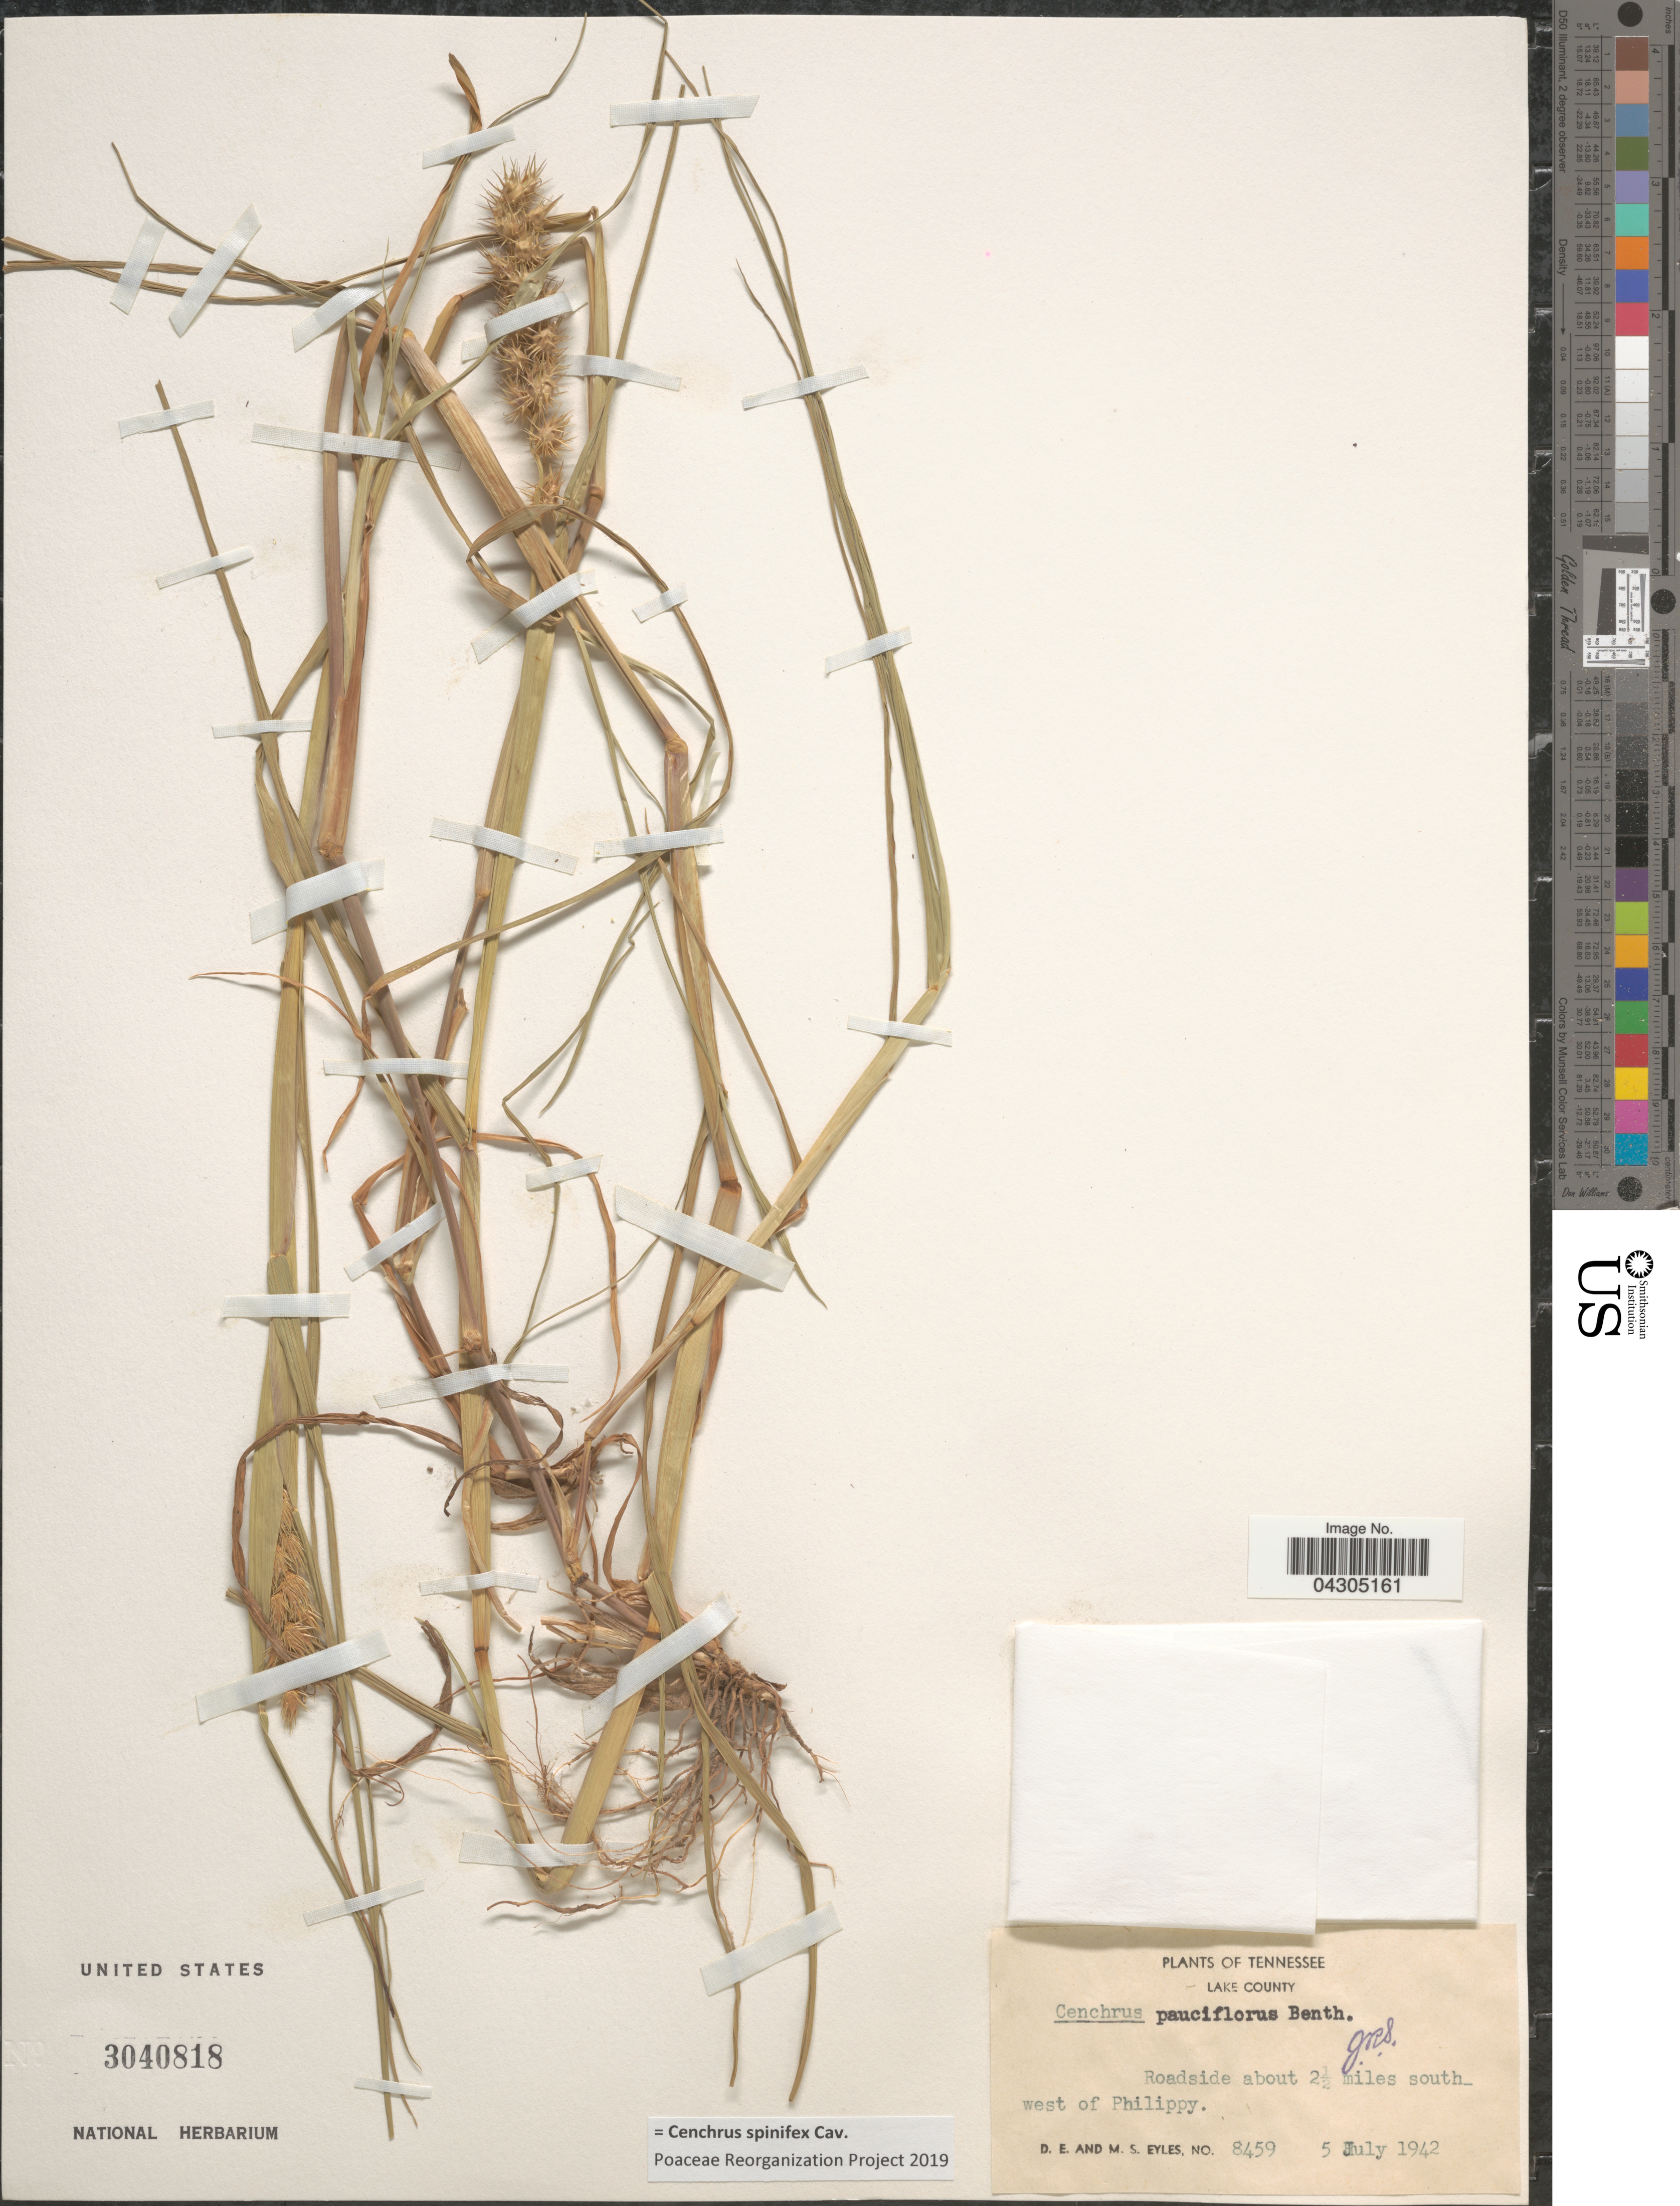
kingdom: Plantae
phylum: Tracheophyta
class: Liliopsida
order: Poales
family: Poaceae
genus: Cenchrus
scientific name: Cenchrus spinifex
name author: Cav.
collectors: D. Eyles & M. Eyles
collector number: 8459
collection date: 1942-07-05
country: United States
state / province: Tennessee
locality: Lake County. Roadside about 2½ miles south-west of Philippy.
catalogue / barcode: US 3040818